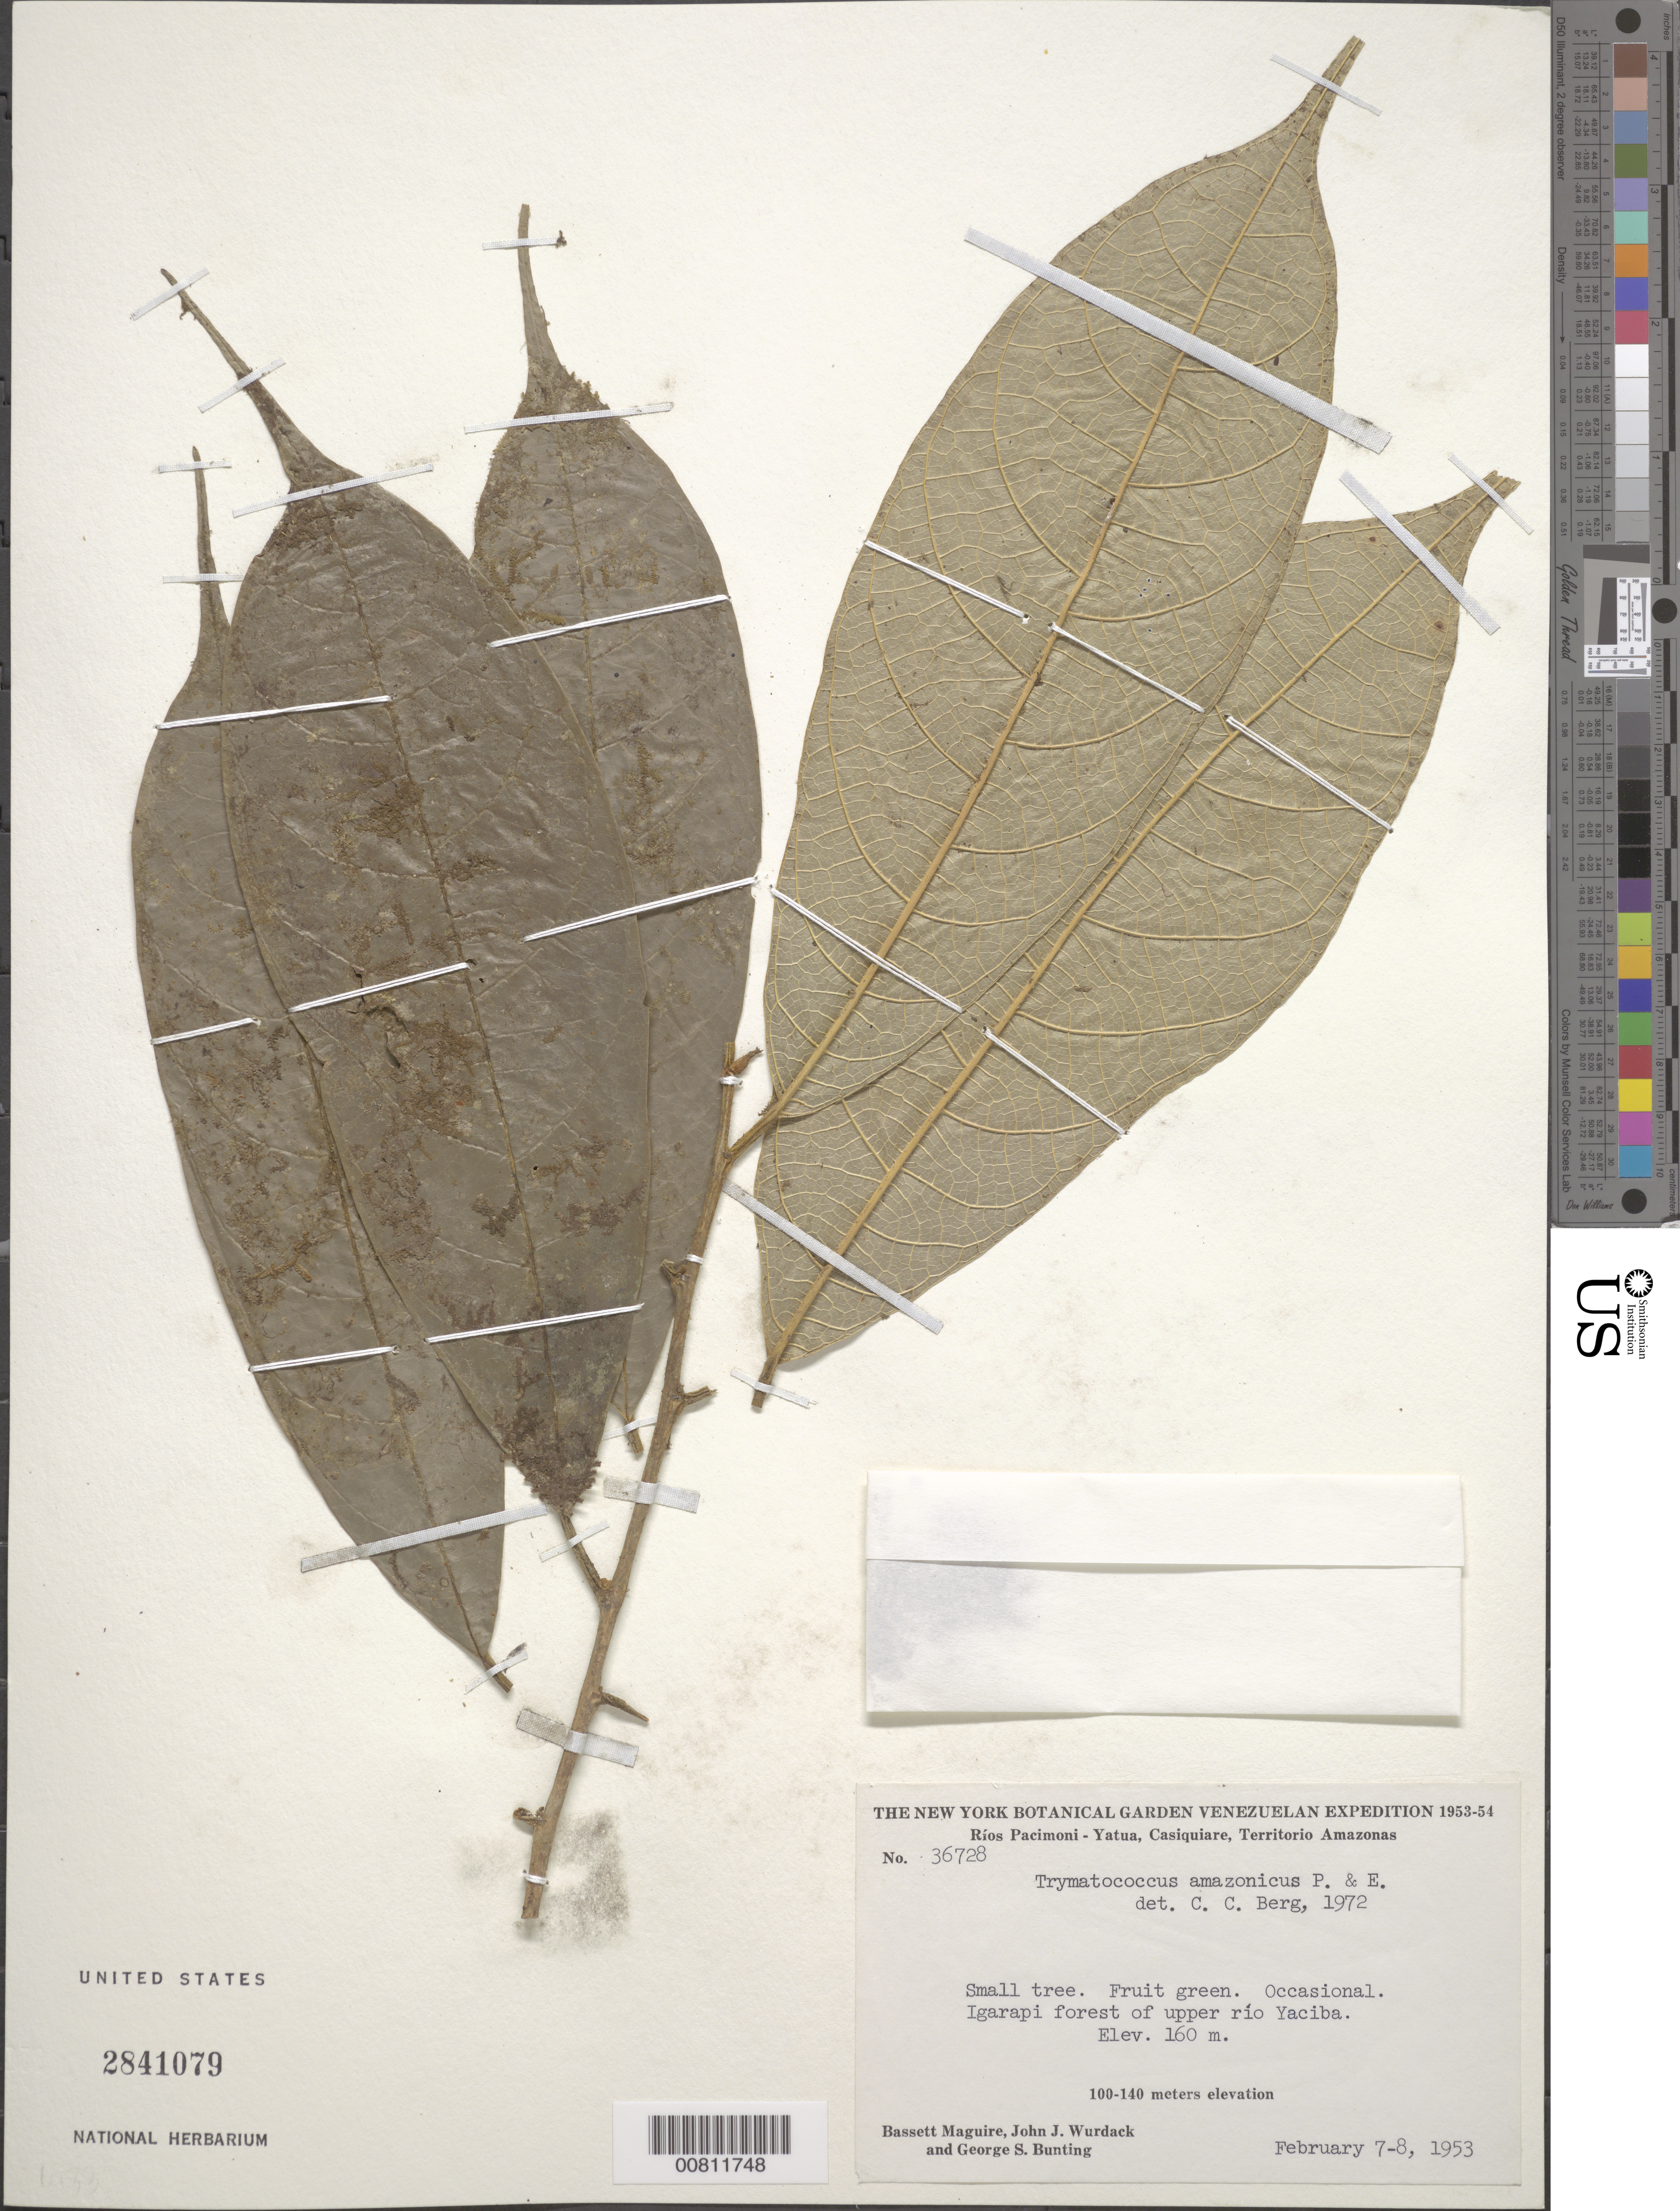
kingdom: Plantae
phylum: Tracheophyta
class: Magnoliopsida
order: Rosales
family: Moraceae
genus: Brosimum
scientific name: Brosimum amazonicum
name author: (Poepp. & Endl.) E. M. Gardner & Zerega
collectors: B. Maguire, J. J. Wurdack & G. S. Bunting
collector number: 36728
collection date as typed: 7-Feb-53 to 8-Feb-53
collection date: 1953-02-07/1953-02-08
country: Venezuela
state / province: Amazonas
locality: Ríos Pacimoni - Yatua, Casiquiare, uppermost Río Yatua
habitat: Forest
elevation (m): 160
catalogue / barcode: US 2841079